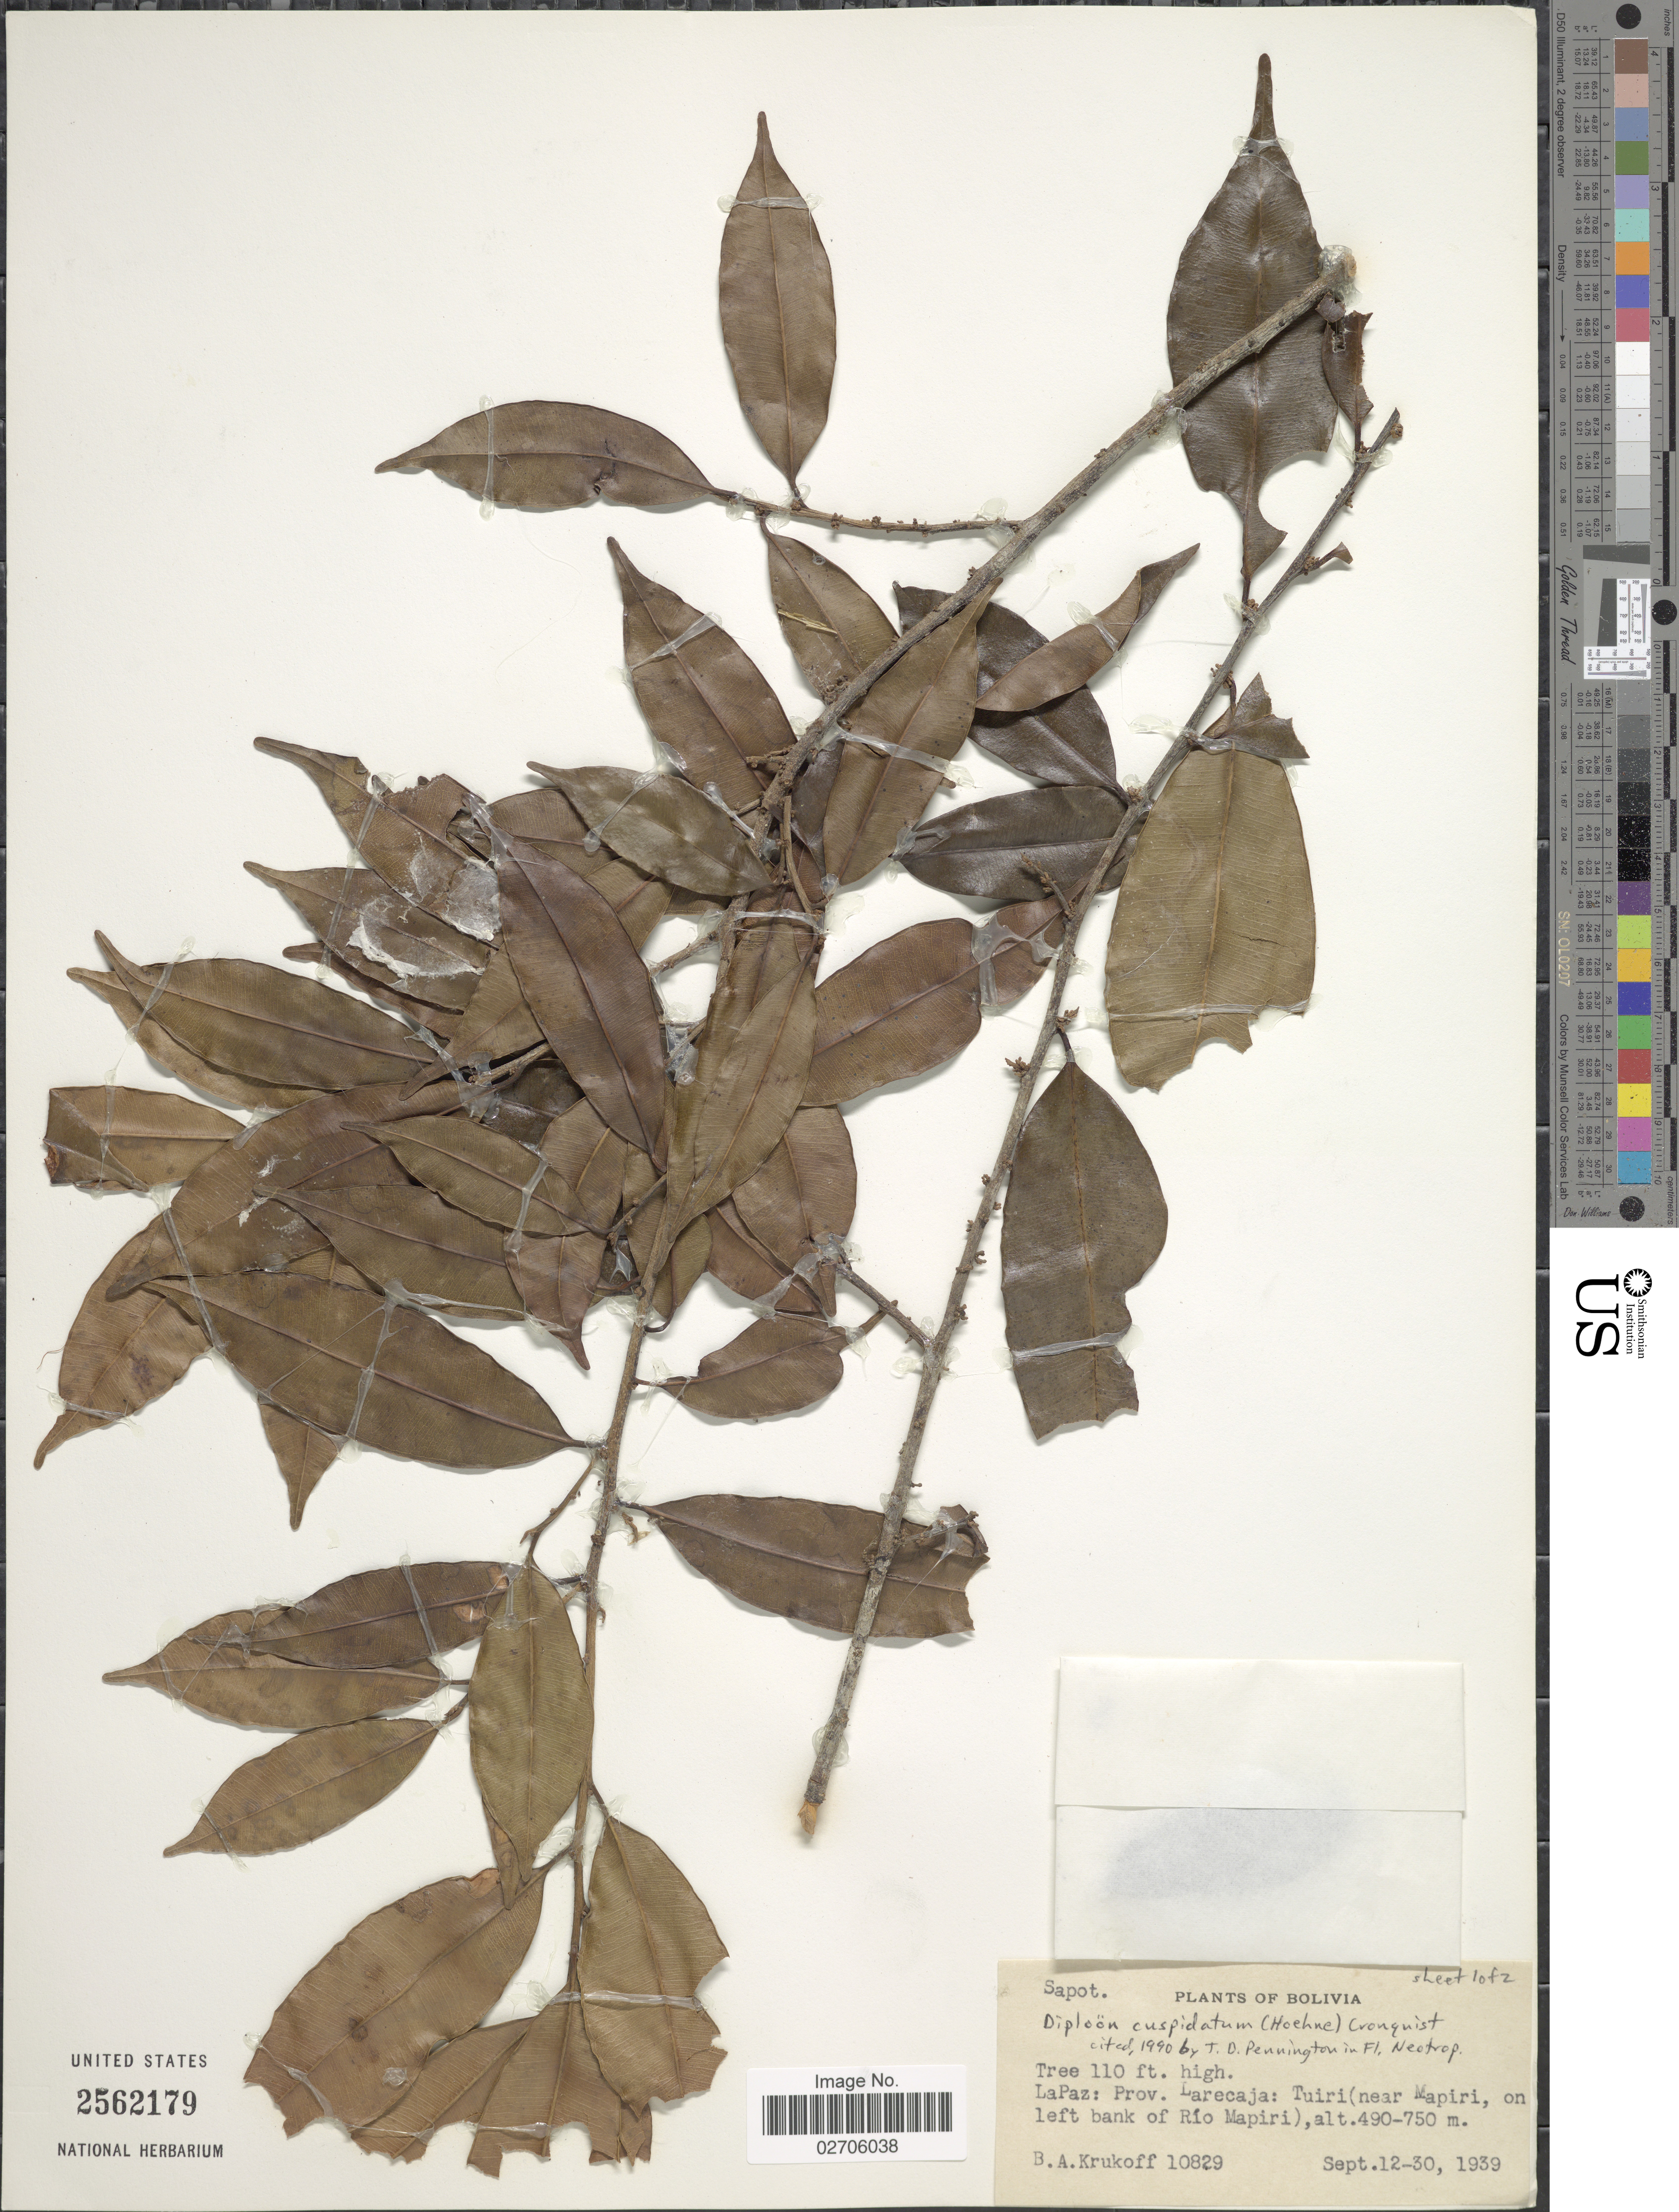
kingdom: Plantae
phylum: Tracheophyta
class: Magnoliopsida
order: Ericales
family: Sapotaceae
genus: Diploon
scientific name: Diploon cuspidatum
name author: (Hoehne) Cronq.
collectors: B. A. Krukoff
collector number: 10829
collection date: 1939-09-12/1939-09-30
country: Bolivia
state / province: La Paz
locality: Prov. Larecaja: Tuiri (near Mapiri, on left bank of Río Mapiri).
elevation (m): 490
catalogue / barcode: US 2562179